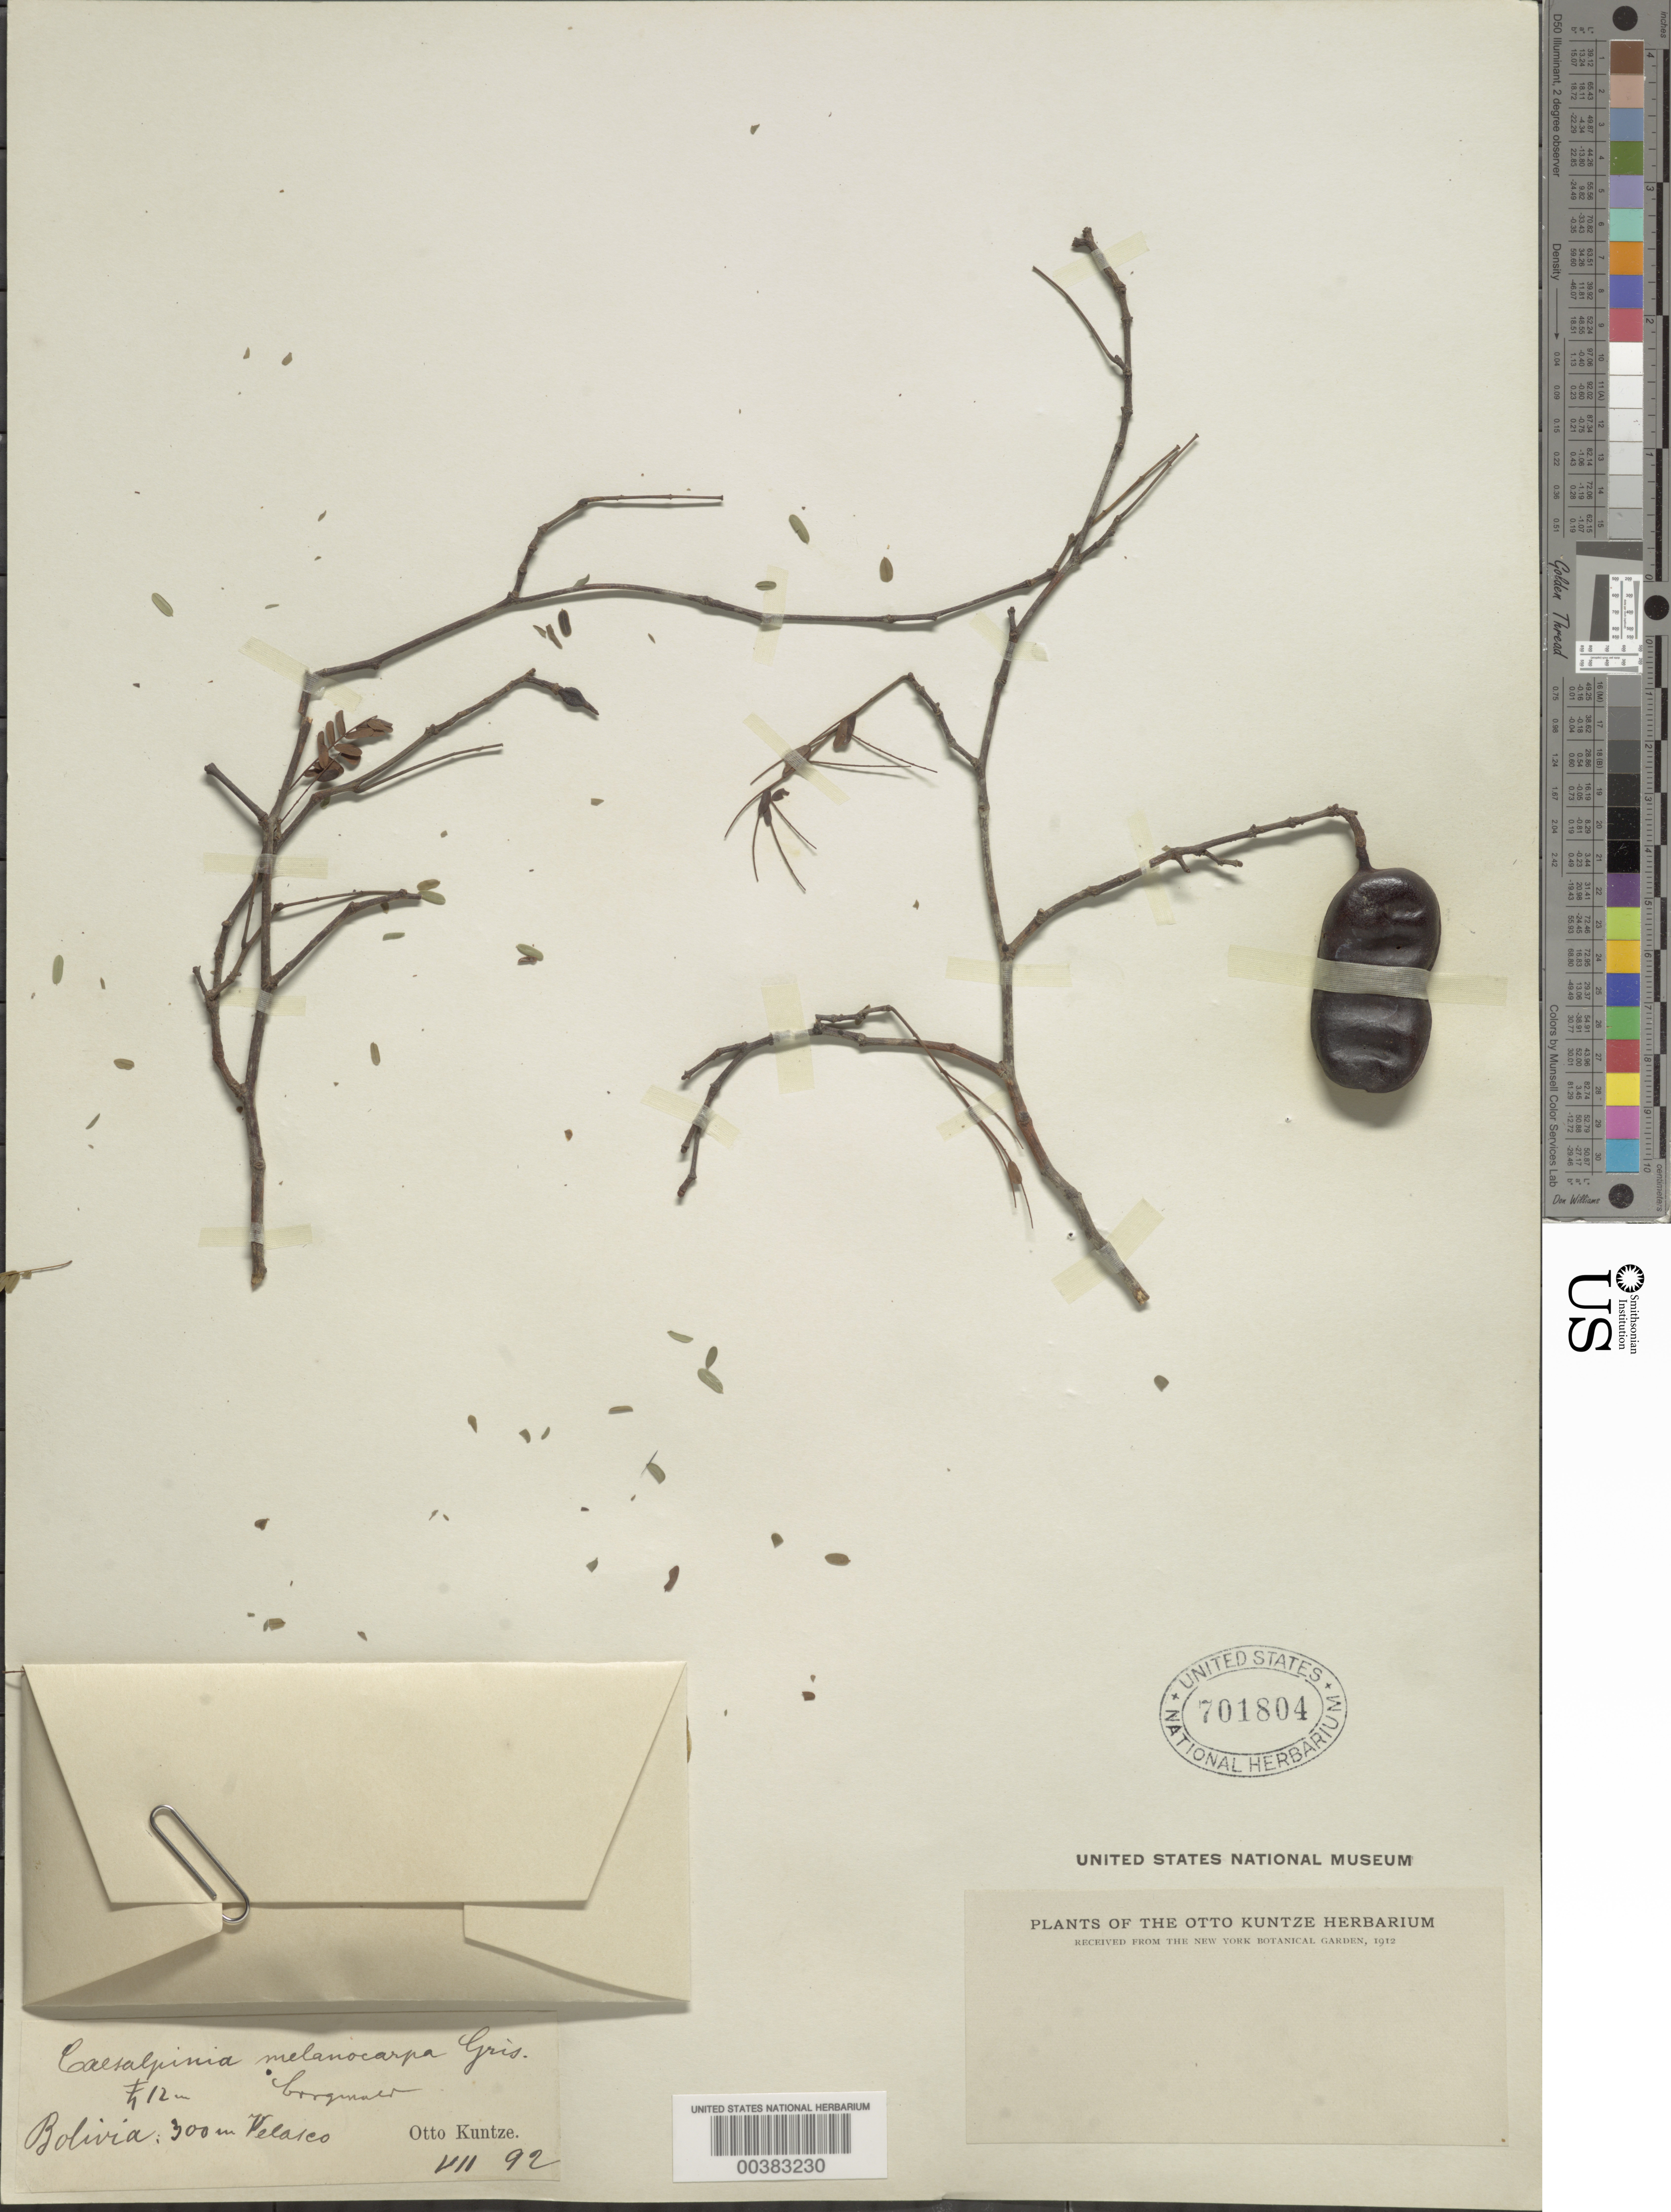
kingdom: Plantae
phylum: Tracheophyta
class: Magnoliopsida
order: Fabales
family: Fabaceae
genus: Libidibia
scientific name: Libidibia paraguariensis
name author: (Parodi) G.P. Lewis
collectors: C.E.O. Kuntze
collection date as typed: Jul 1892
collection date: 1892-07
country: Bolivia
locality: Velaico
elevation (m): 300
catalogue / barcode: US 701804